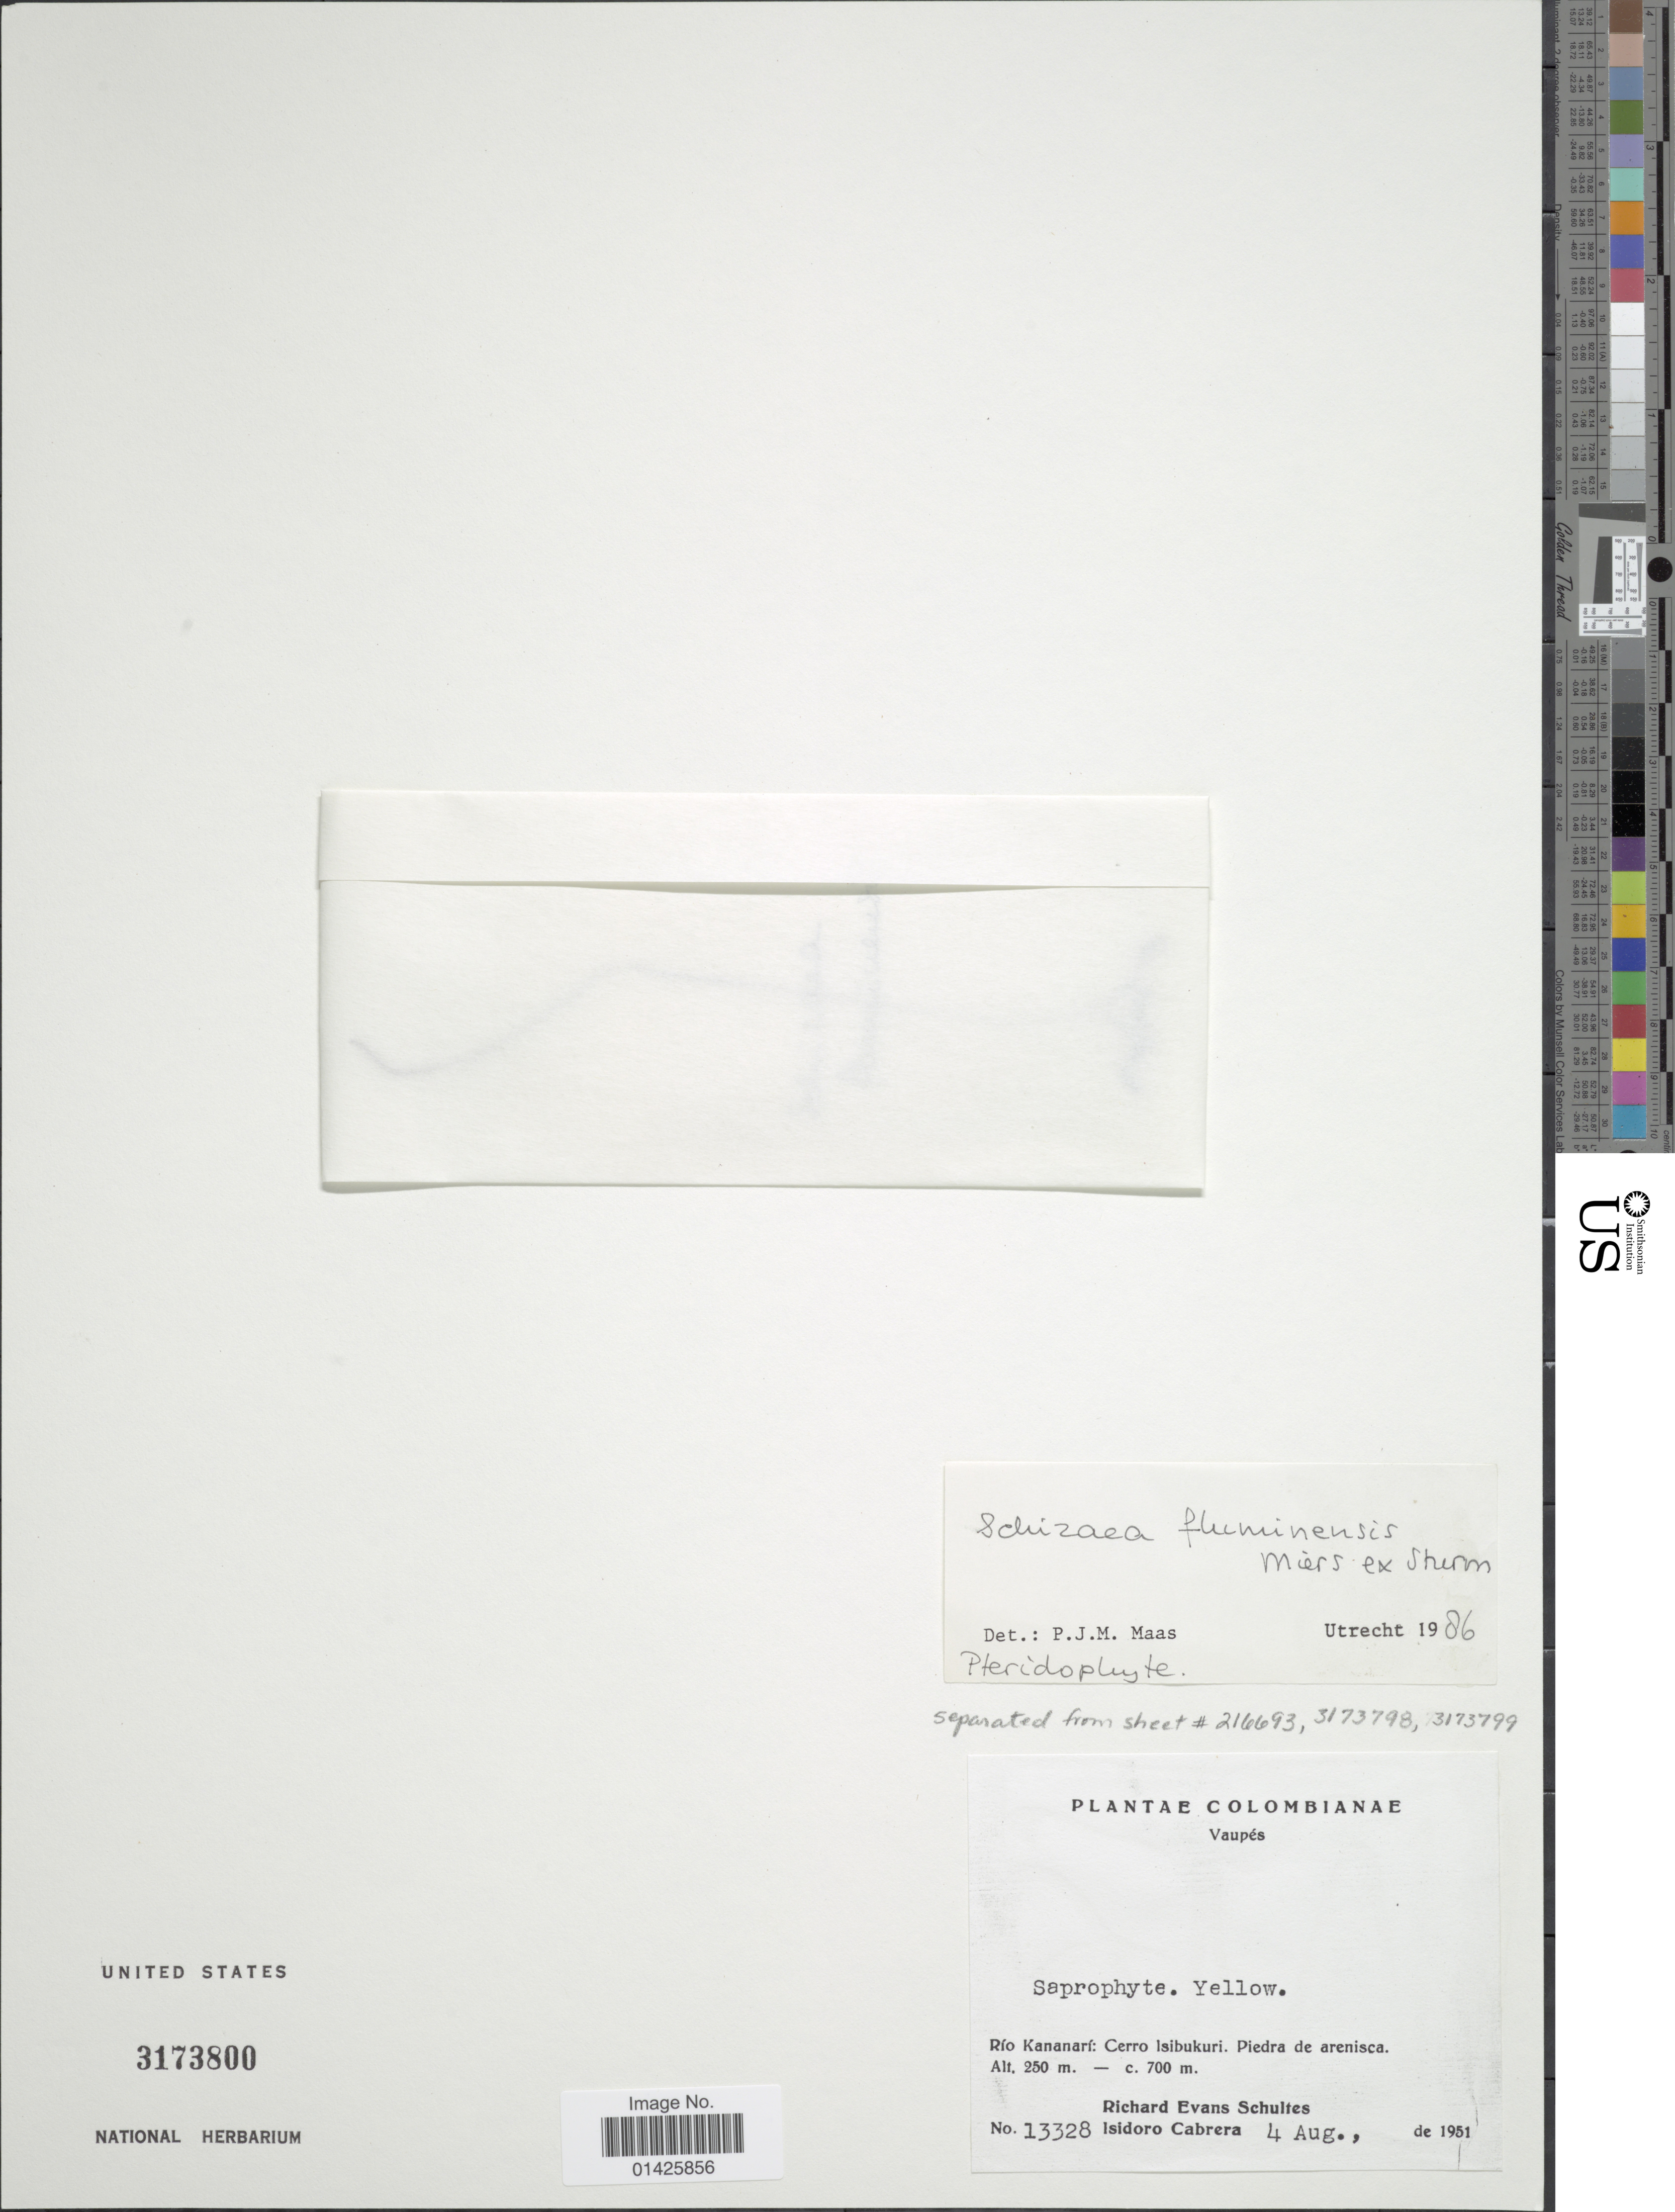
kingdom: Plantae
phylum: Tracheophyta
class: Polypodiopsida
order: Schizaeales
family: Schizaeaceae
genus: Schizaea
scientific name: Schizaea fluminensis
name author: Miers ex J.W. Sturm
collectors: R. E. Schultes & I. Cabrera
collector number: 13328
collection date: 1951-08-04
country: Colombia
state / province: Vaupés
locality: Río Kananarí: Cerro Isibukuri, Piedra de arenisca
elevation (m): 250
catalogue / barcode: US 3173800